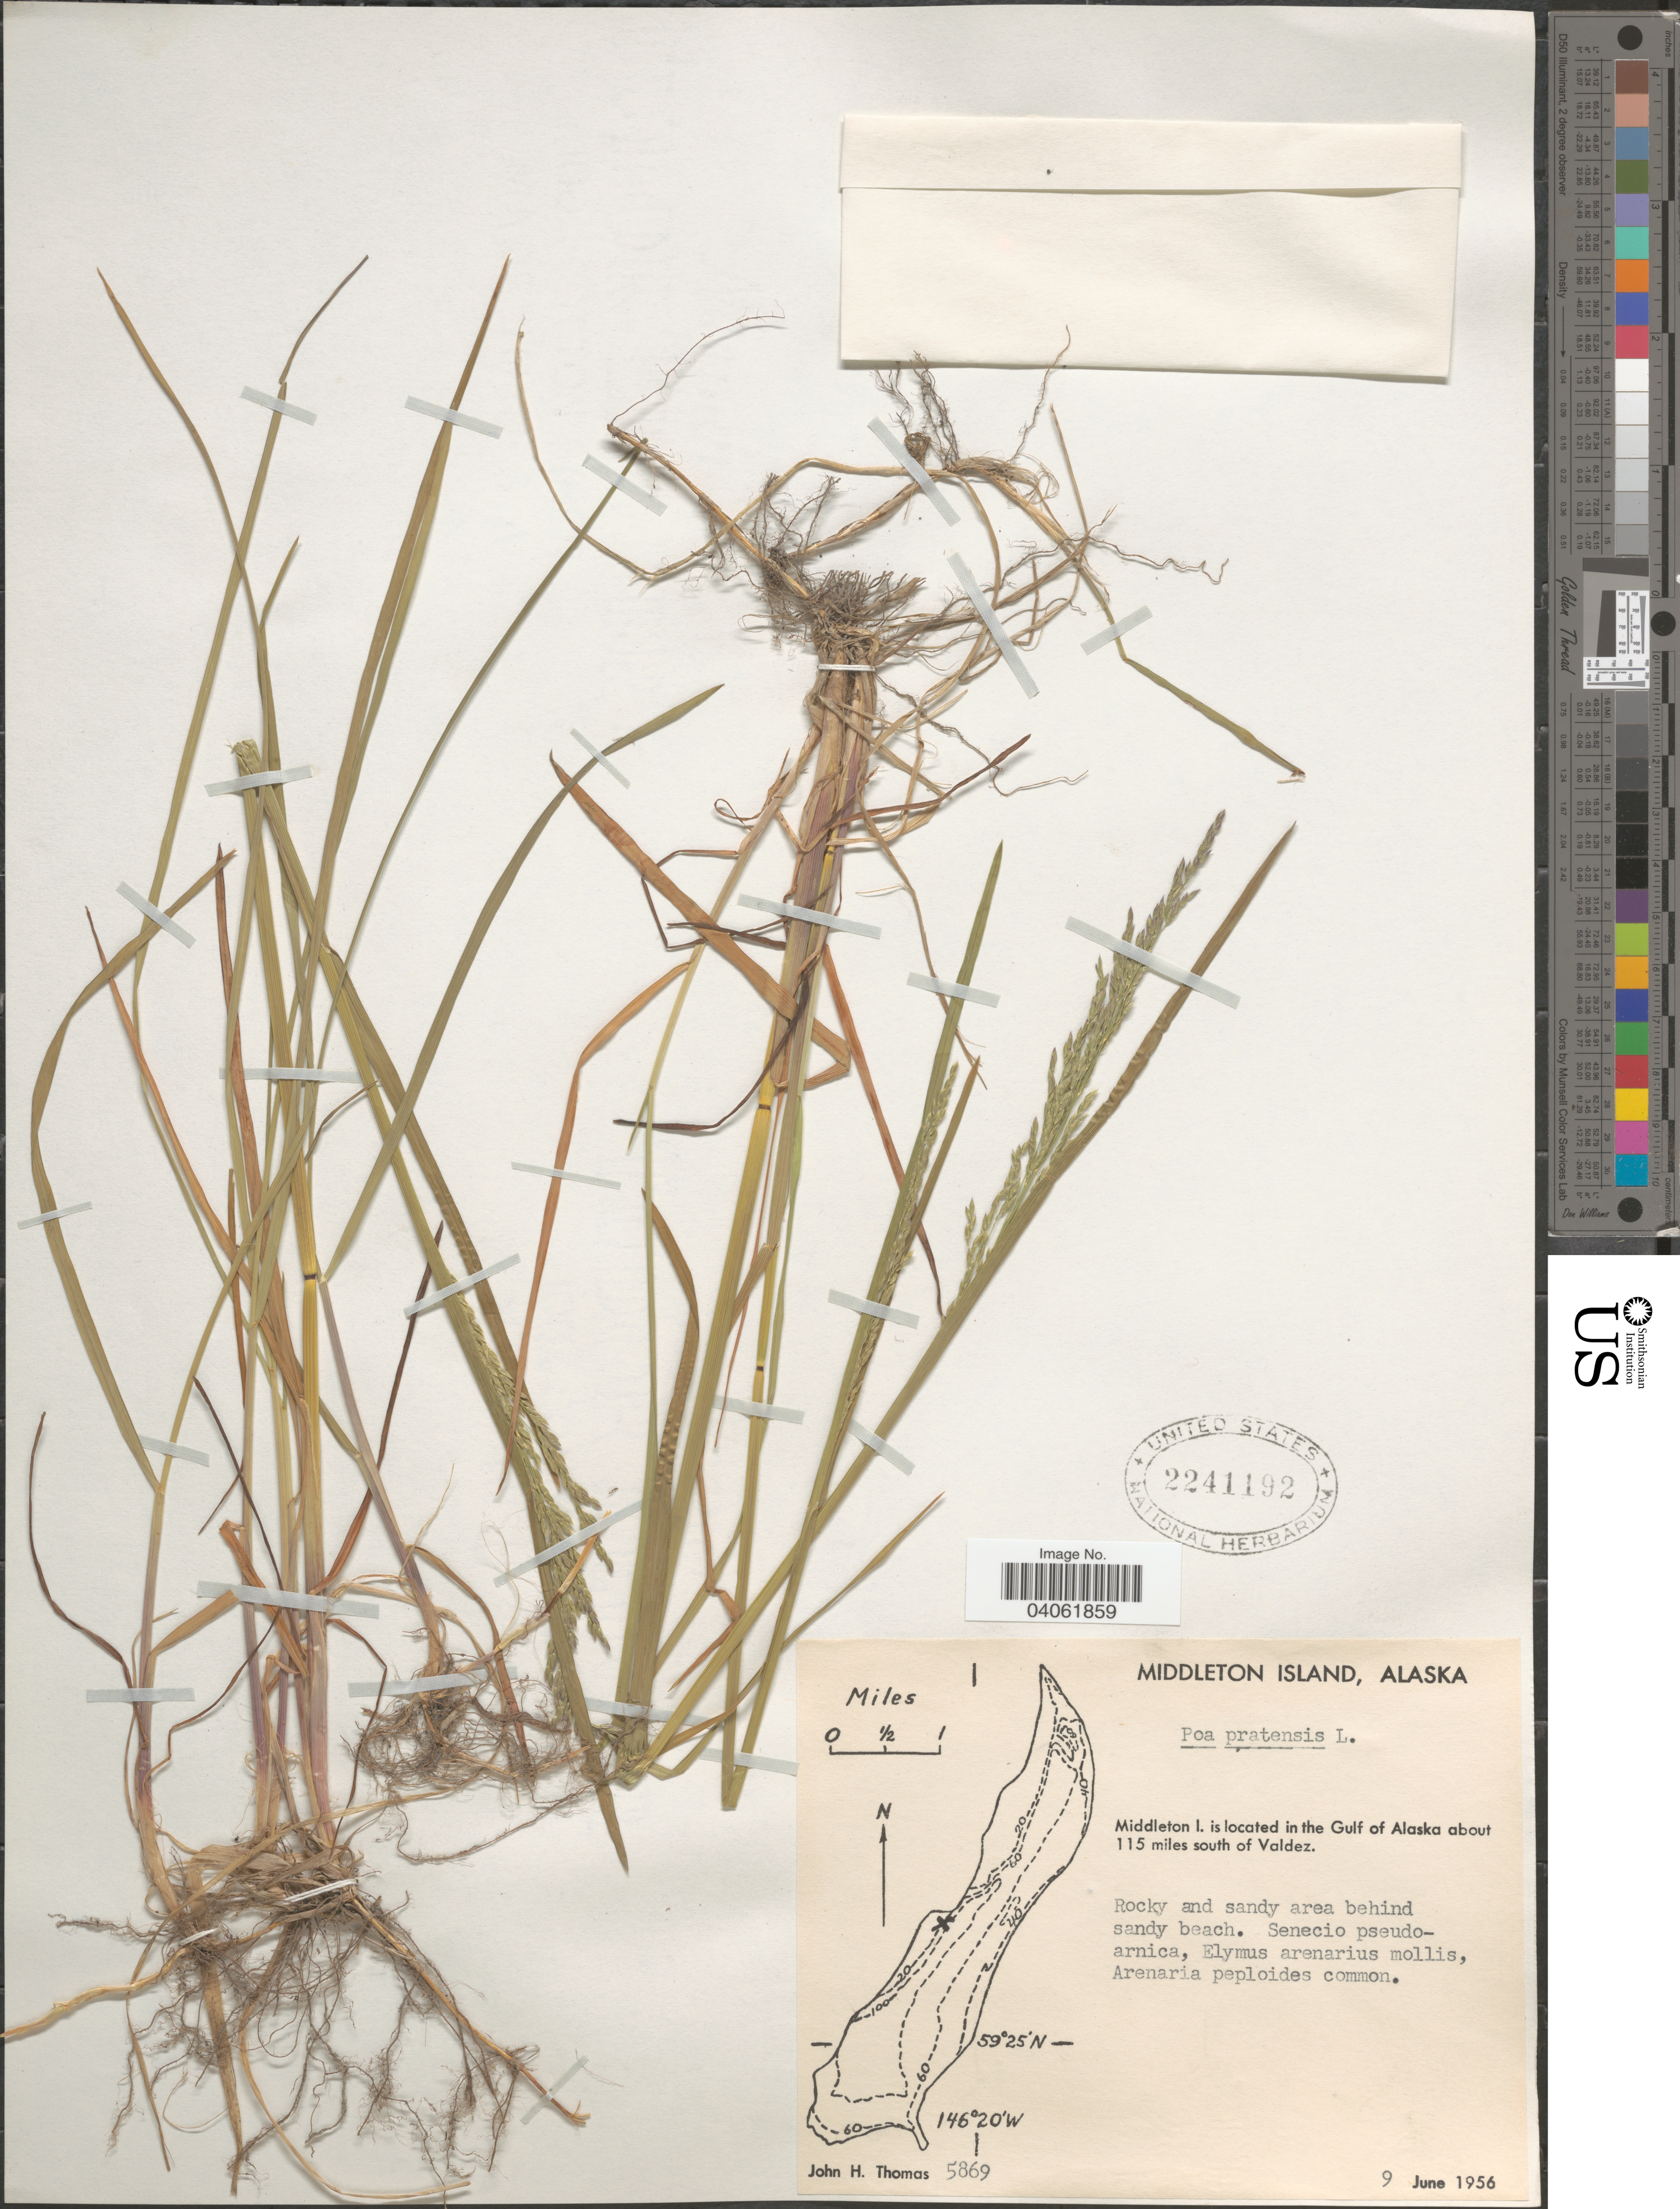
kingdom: Plantae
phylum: Tracheophyta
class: Liliopsida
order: Poales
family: Poaceae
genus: Poa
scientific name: Poa pratensis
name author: L.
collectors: J. H. Thomas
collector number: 5869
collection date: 1956-06-09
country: United States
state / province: Alaska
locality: Middleton Island. Middleton I. is located in the Gulf of Alaska about 115 miles south of Valdez.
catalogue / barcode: US 2241192